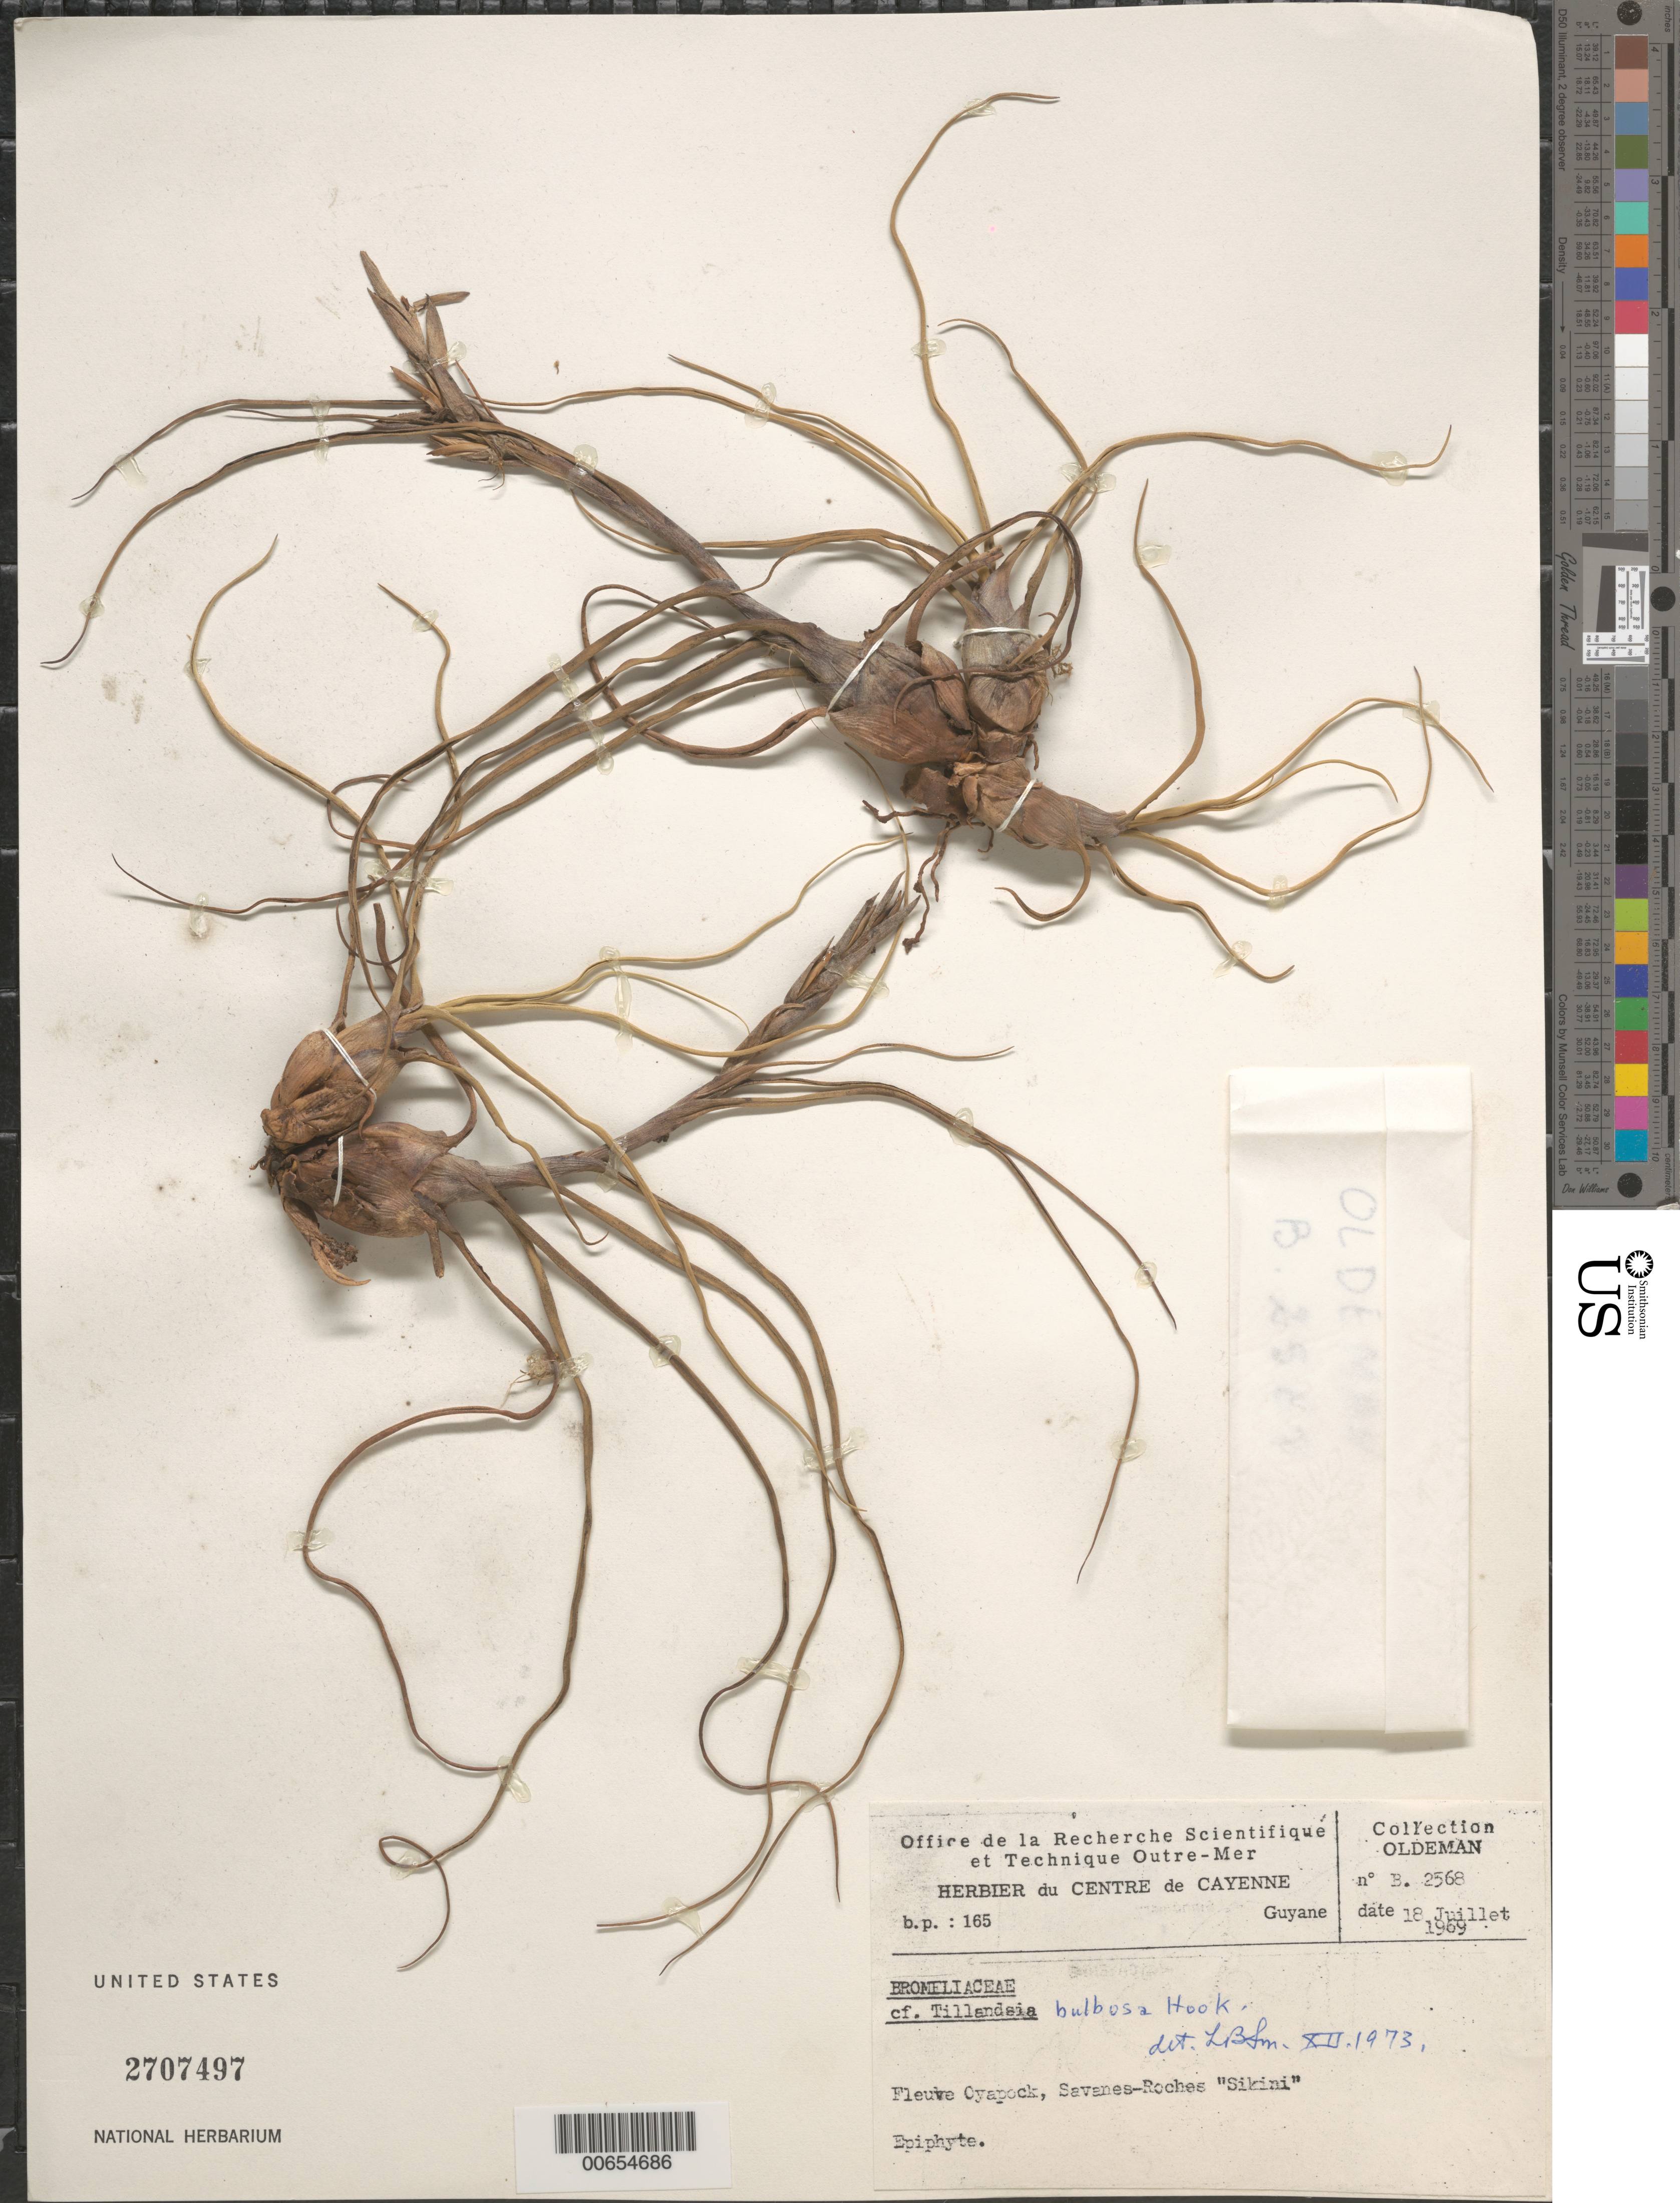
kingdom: Plantae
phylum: Tracheophyta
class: Liliopsida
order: Poales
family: Bromeliaceae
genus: Tillandsia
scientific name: Tillandsia bulbosa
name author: Hook.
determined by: Smith, Lyman B., (US), NMNH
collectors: R. Oldeman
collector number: B 2568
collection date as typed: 18-Jul-69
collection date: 1969-07-18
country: French Guiana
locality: Fleuve Oyapock, savanes Roches "Sikini"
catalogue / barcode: US 2707497